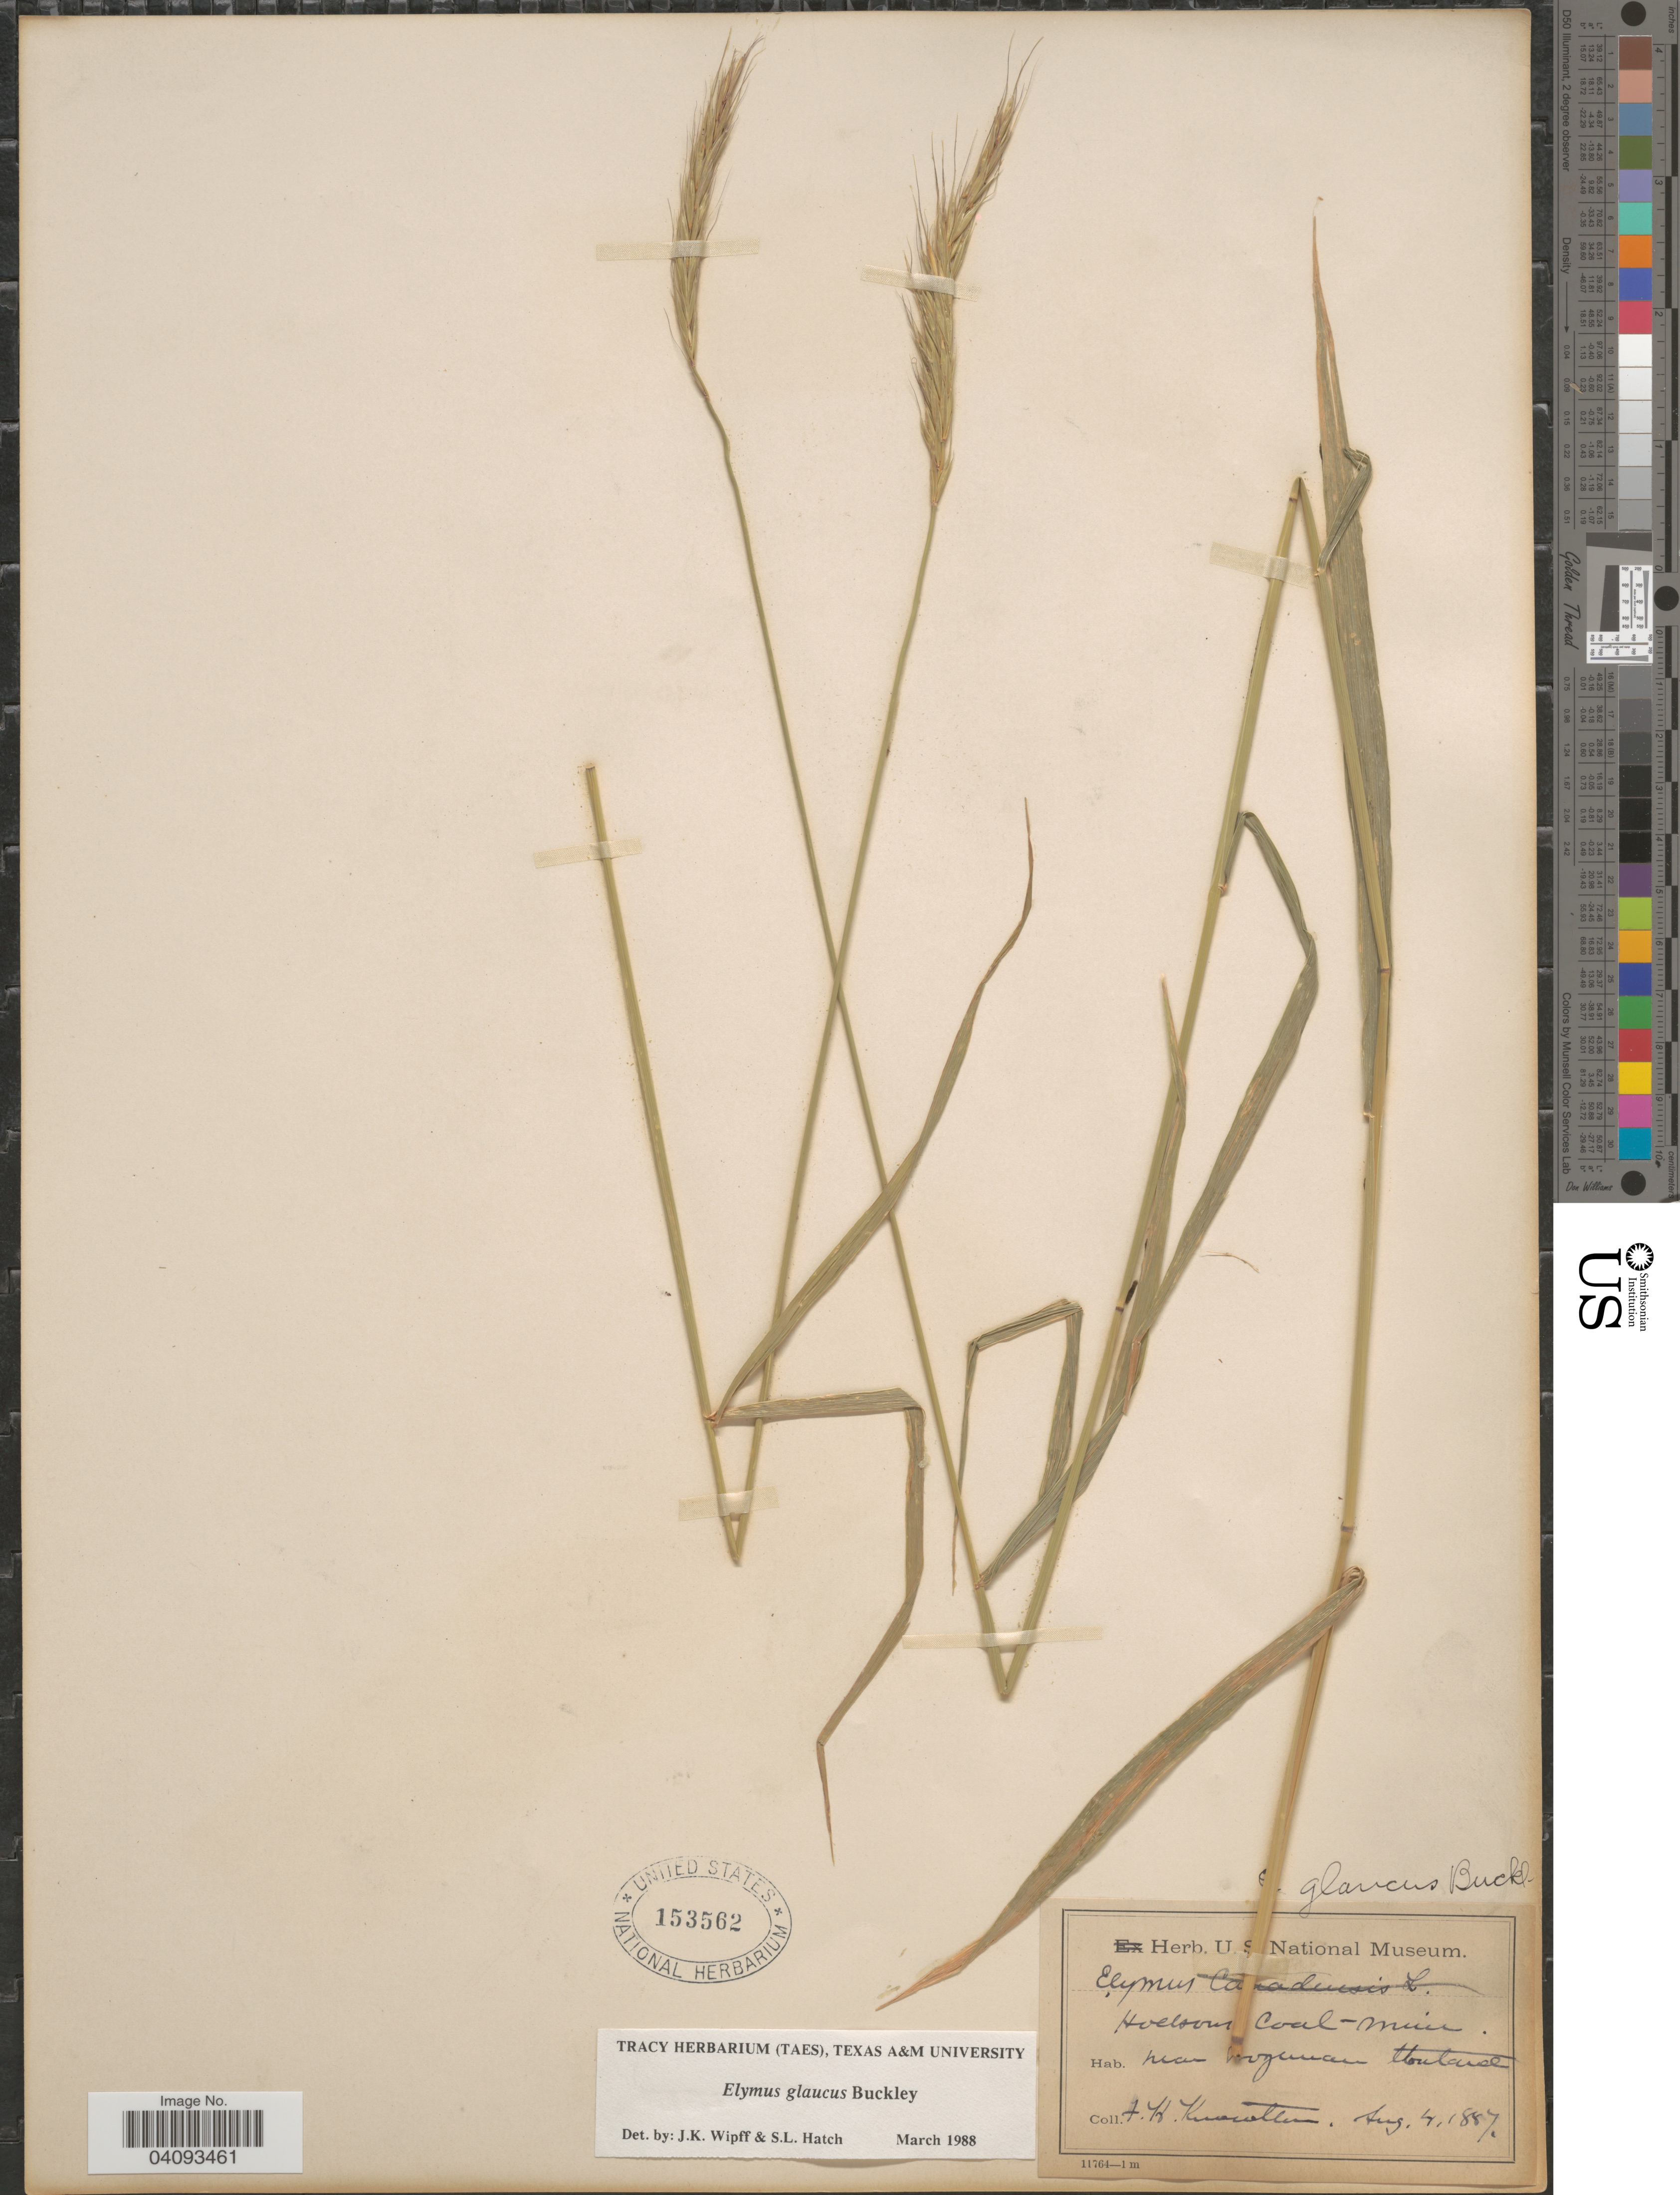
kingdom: Plantae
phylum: Tracheophyta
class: Liliopsida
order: Poales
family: Poaceae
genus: Elymus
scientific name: Elymus glaucus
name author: Buckley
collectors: F. H. Knowlton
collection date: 1887-08-04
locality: Hoelson Coal-Mine near Waguwan [interpreted] Thoulouse.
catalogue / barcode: US 153562